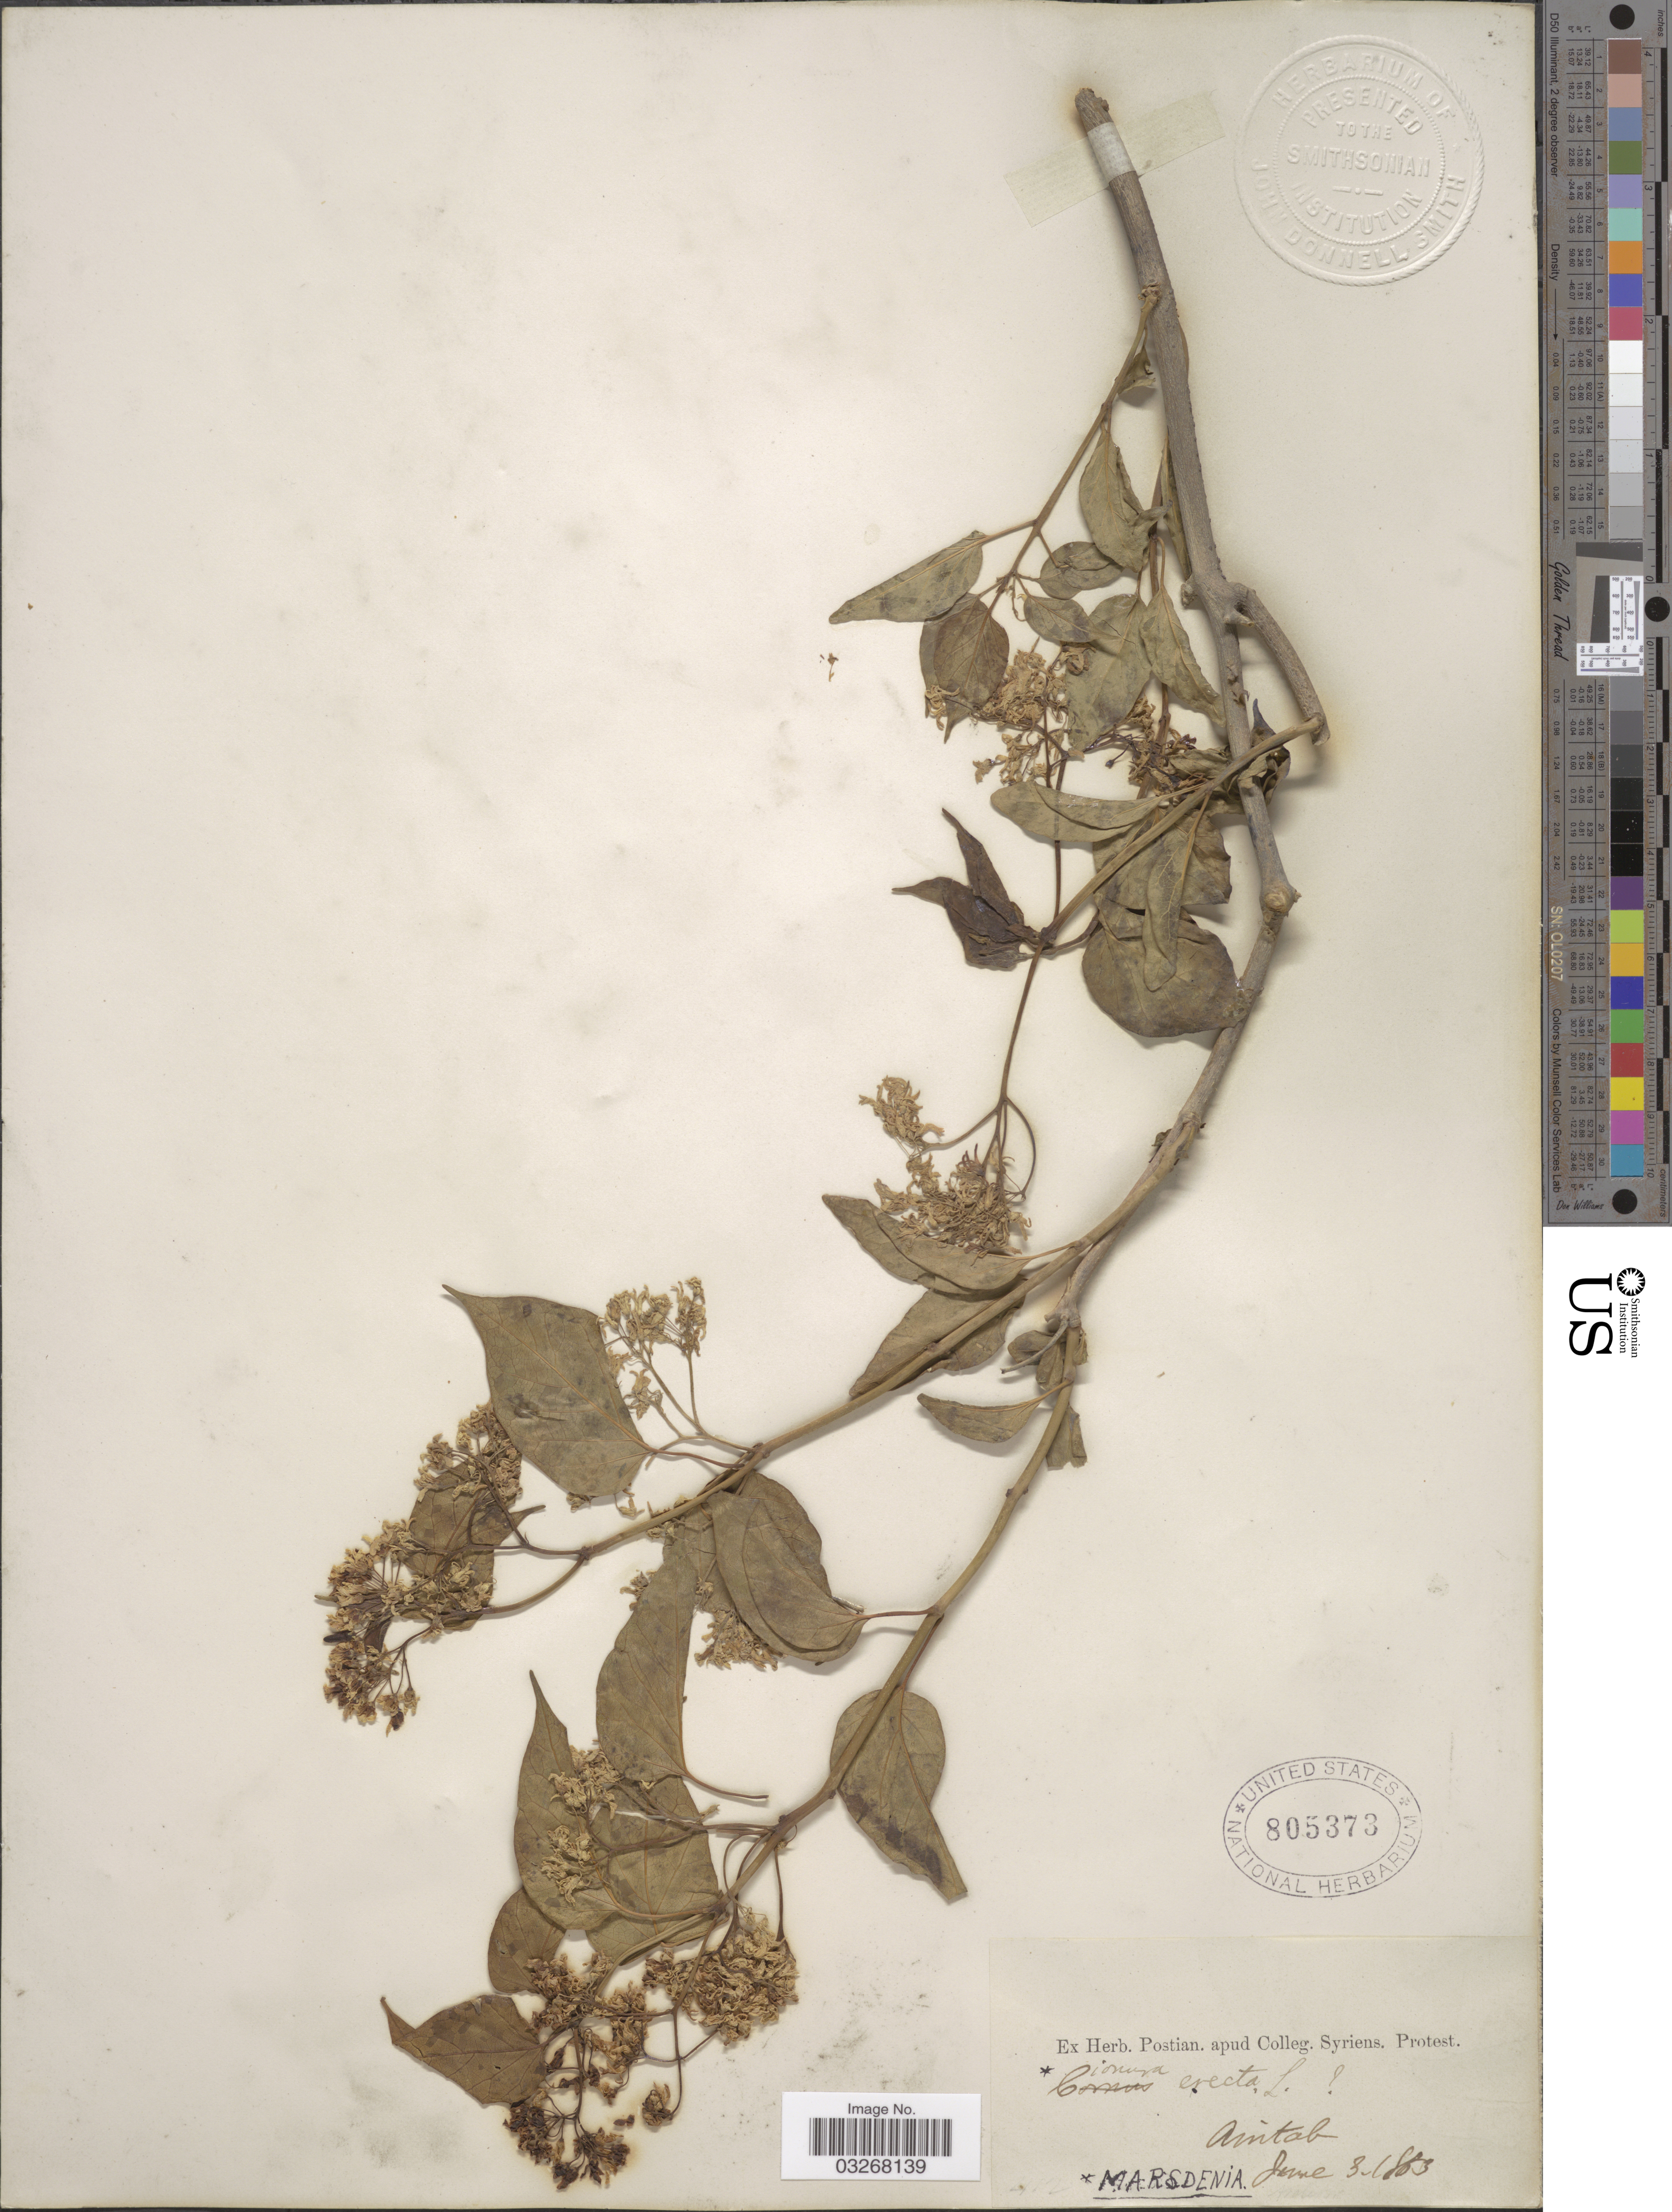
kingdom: Plantae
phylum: Tracheophyta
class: Magnoliopsida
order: Gentianales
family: Apocynaceae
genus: Marsdenia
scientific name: Marsdenia erecta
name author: R. Br.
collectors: ex herb. Postian. apud Colleg. Syriens. Protest. USE "Fannie P. A. Shepard" (10308853) AS PRIMARY COLLECTOR INSTEAD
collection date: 1883-06-03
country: Turkey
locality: Aintab, Marsdenia.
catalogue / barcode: US 805373